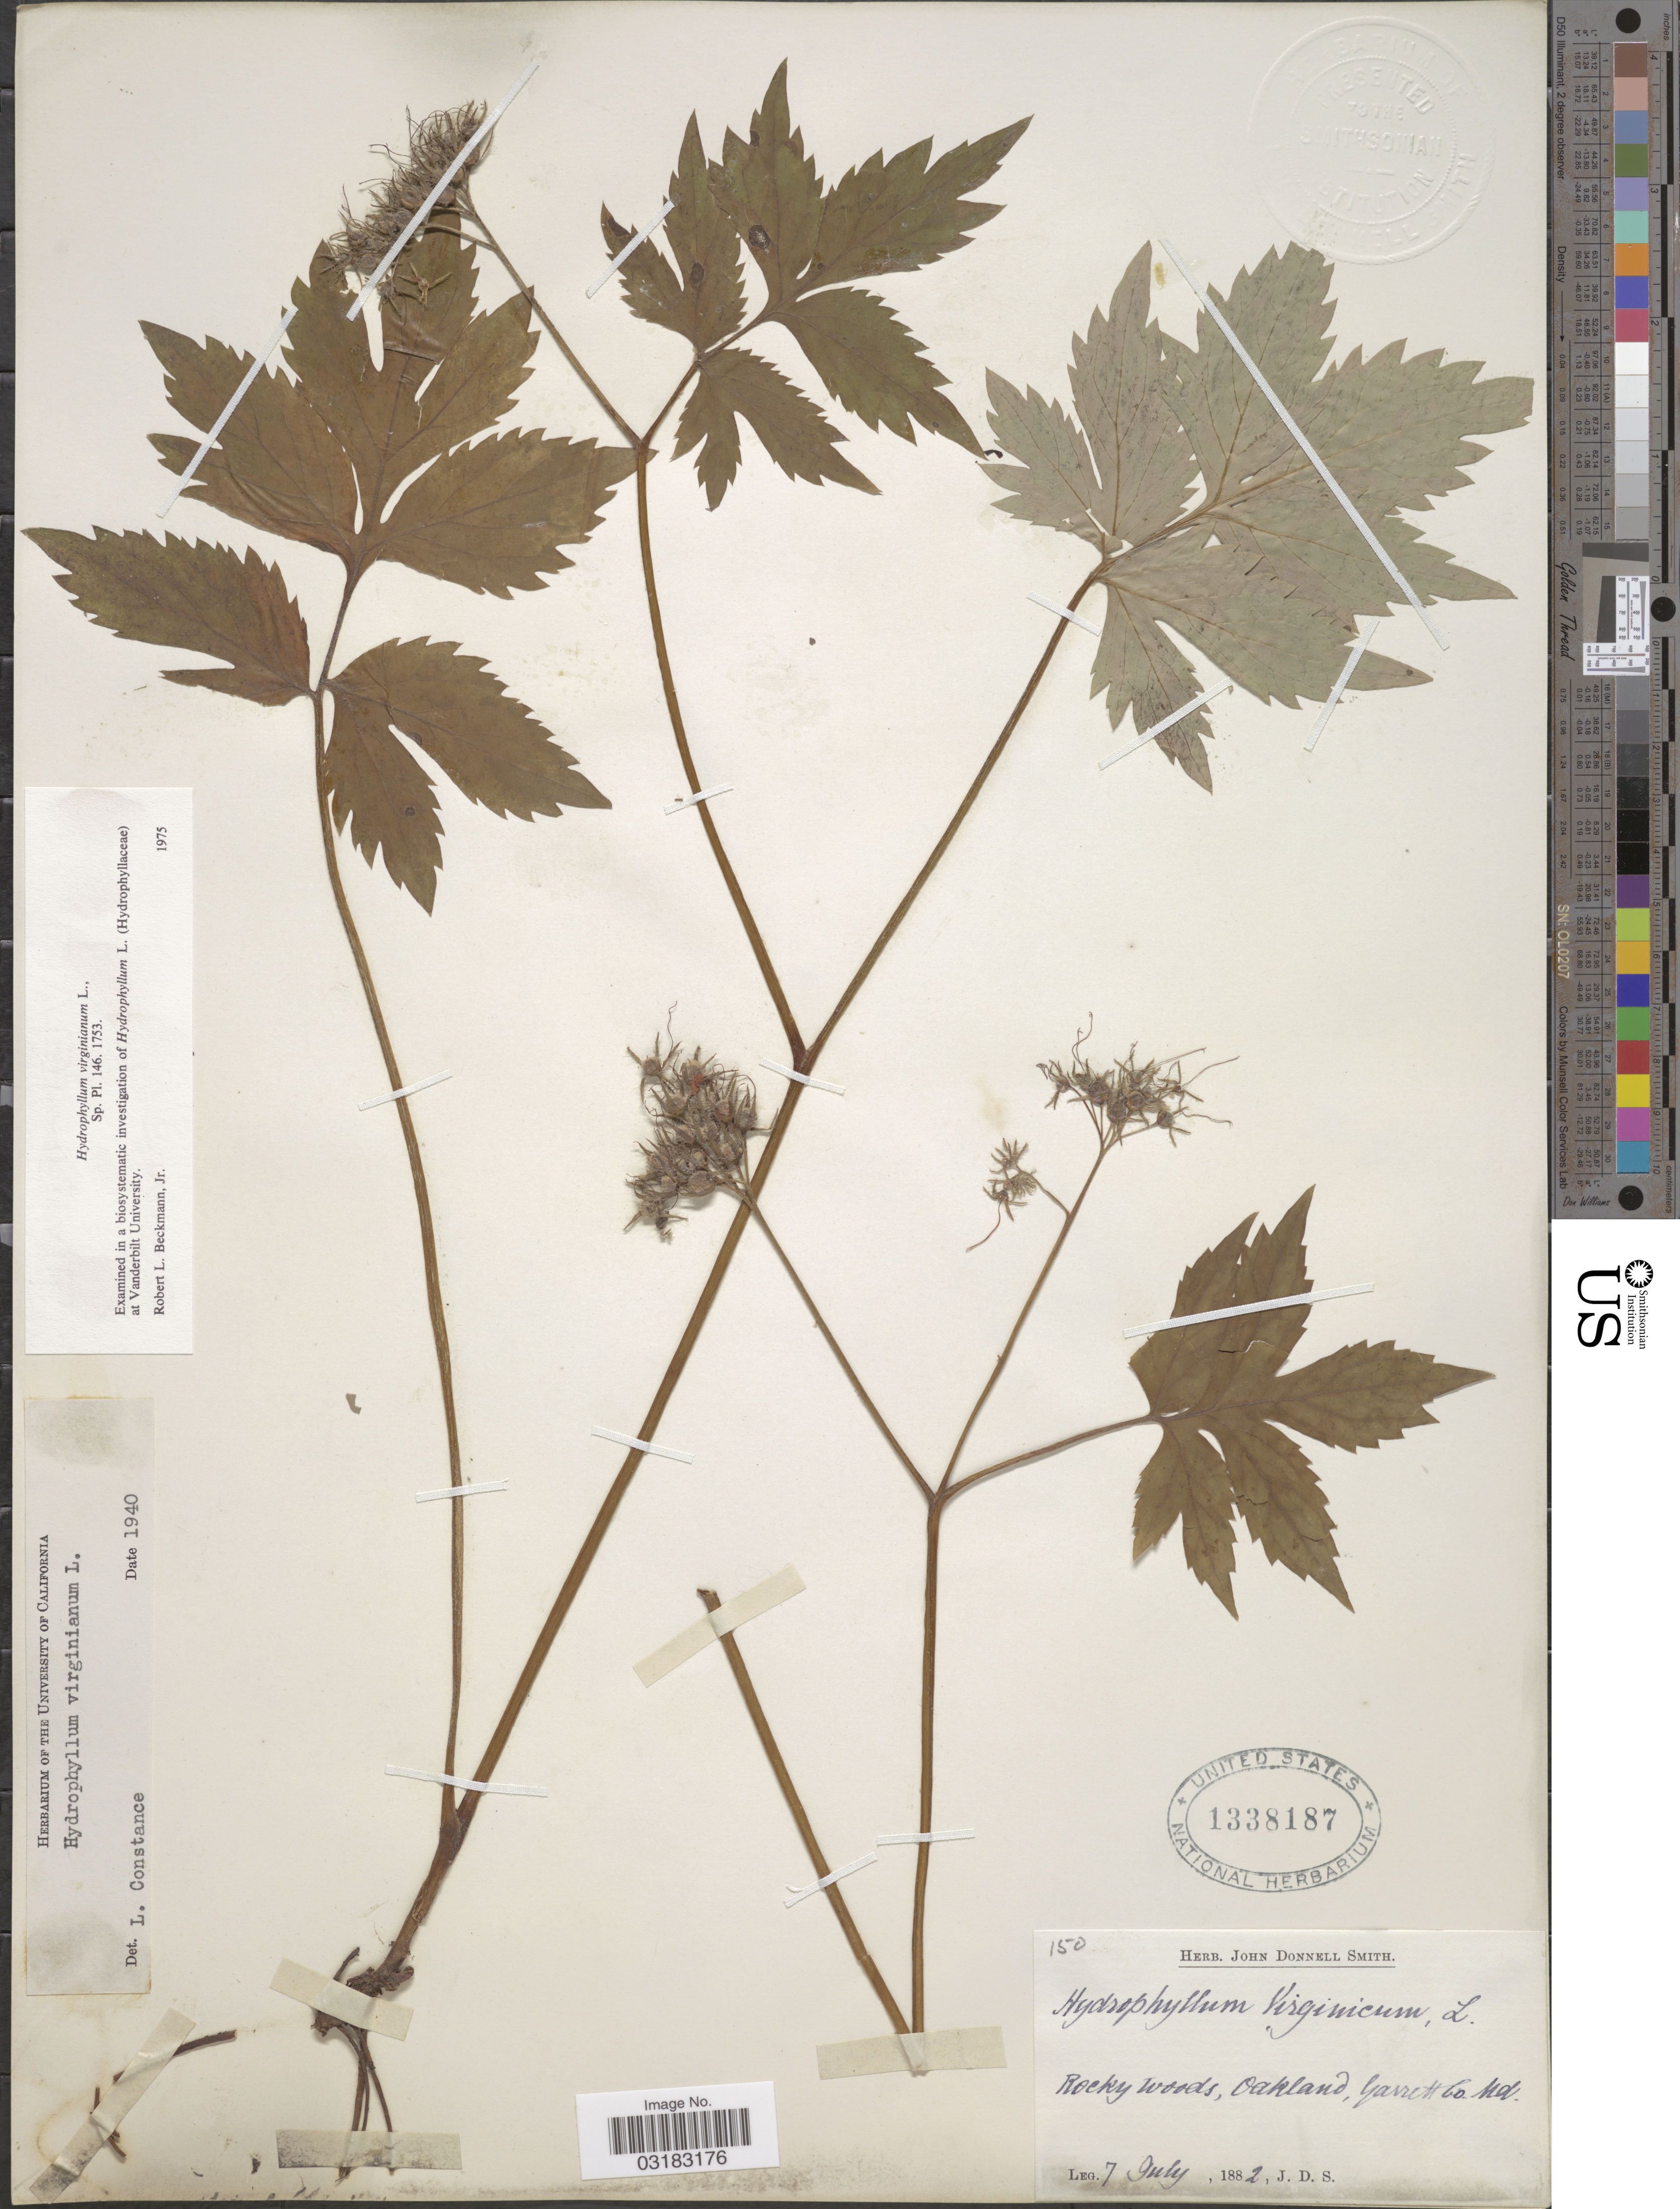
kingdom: Plantae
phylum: Tracheophyta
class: Magnoliopsida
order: Boraginales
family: Hydrophyllaceae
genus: Hydrophyllum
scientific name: Hydrophyllum virginianum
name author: L.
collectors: J. Donnell Smith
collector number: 150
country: United States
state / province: Maryland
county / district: Garrett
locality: Rocky woods, Oakland, Garrett Co.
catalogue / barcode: US 1338187